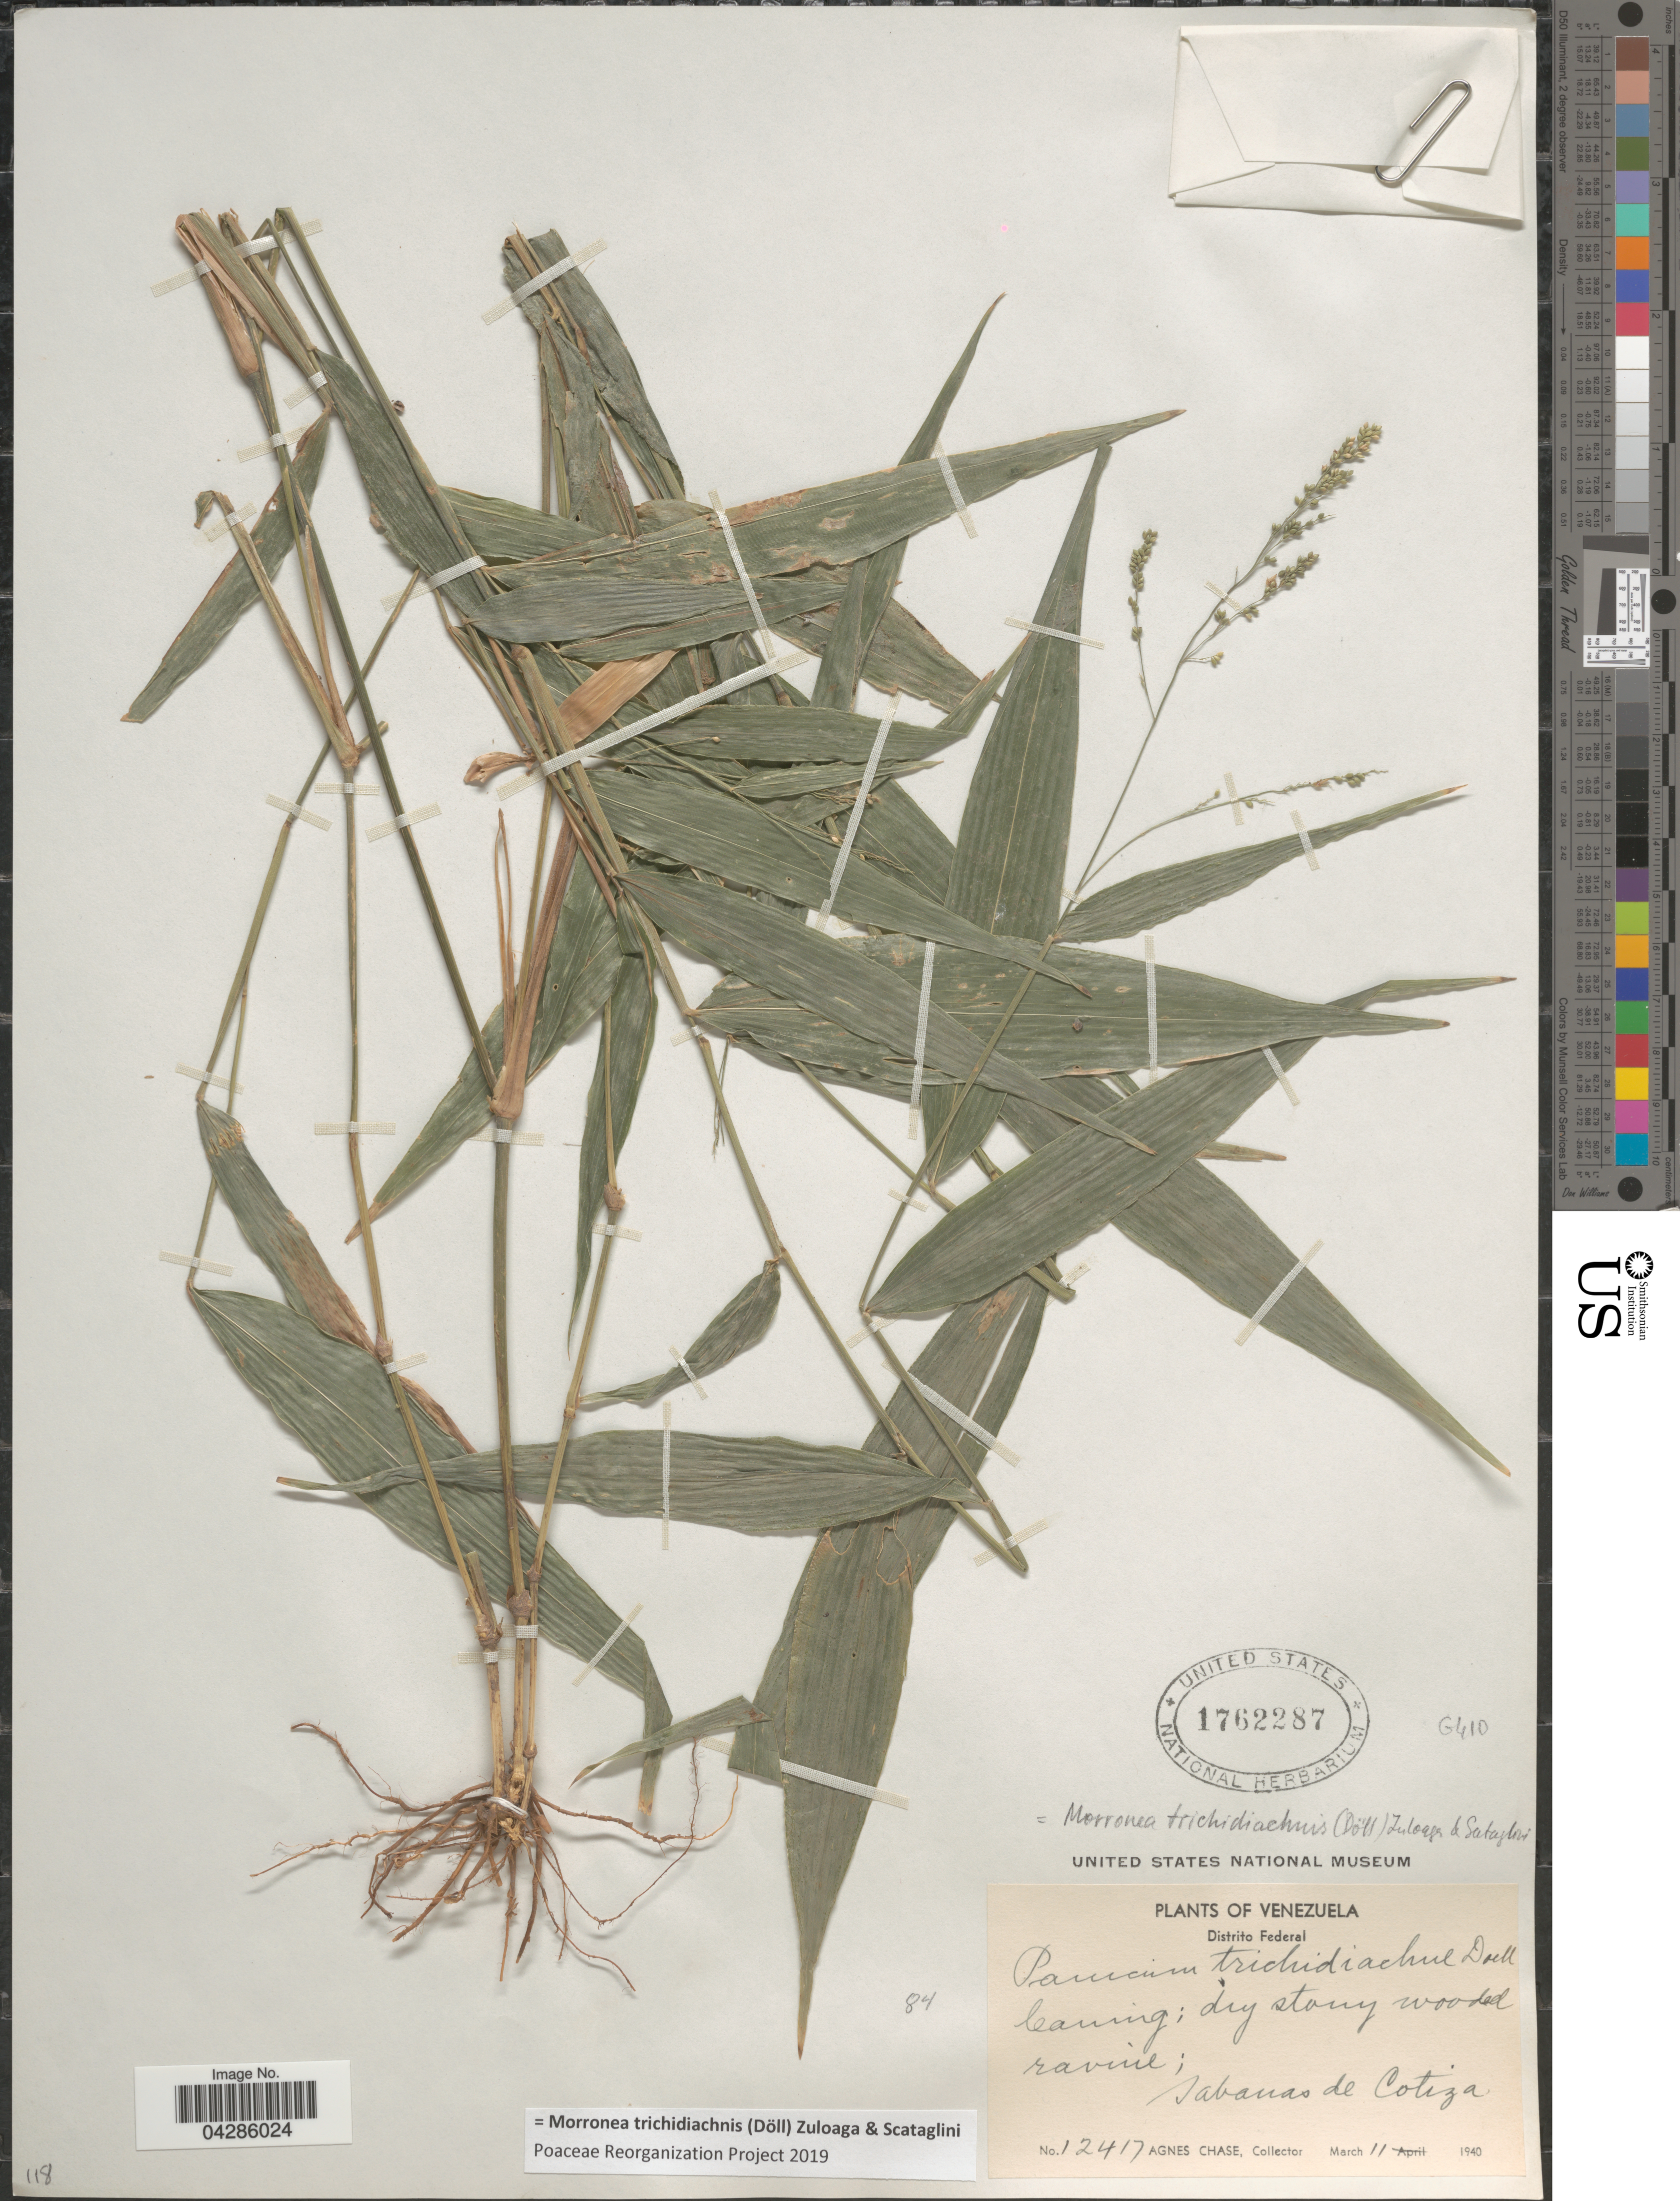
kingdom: Plantae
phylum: Tracheophyta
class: Liliopsida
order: Poales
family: Poaceae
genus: Morronea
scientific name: Morronea trichidiachnis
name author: (Döll) Zuloaga & Scataglini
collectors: A. Chase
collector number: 12417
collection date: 1940-03-11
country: Venezuela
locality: Distrito Federal. Dry stony wooded ravine; Sabanas de Cotiza.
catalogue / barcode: US 1762287